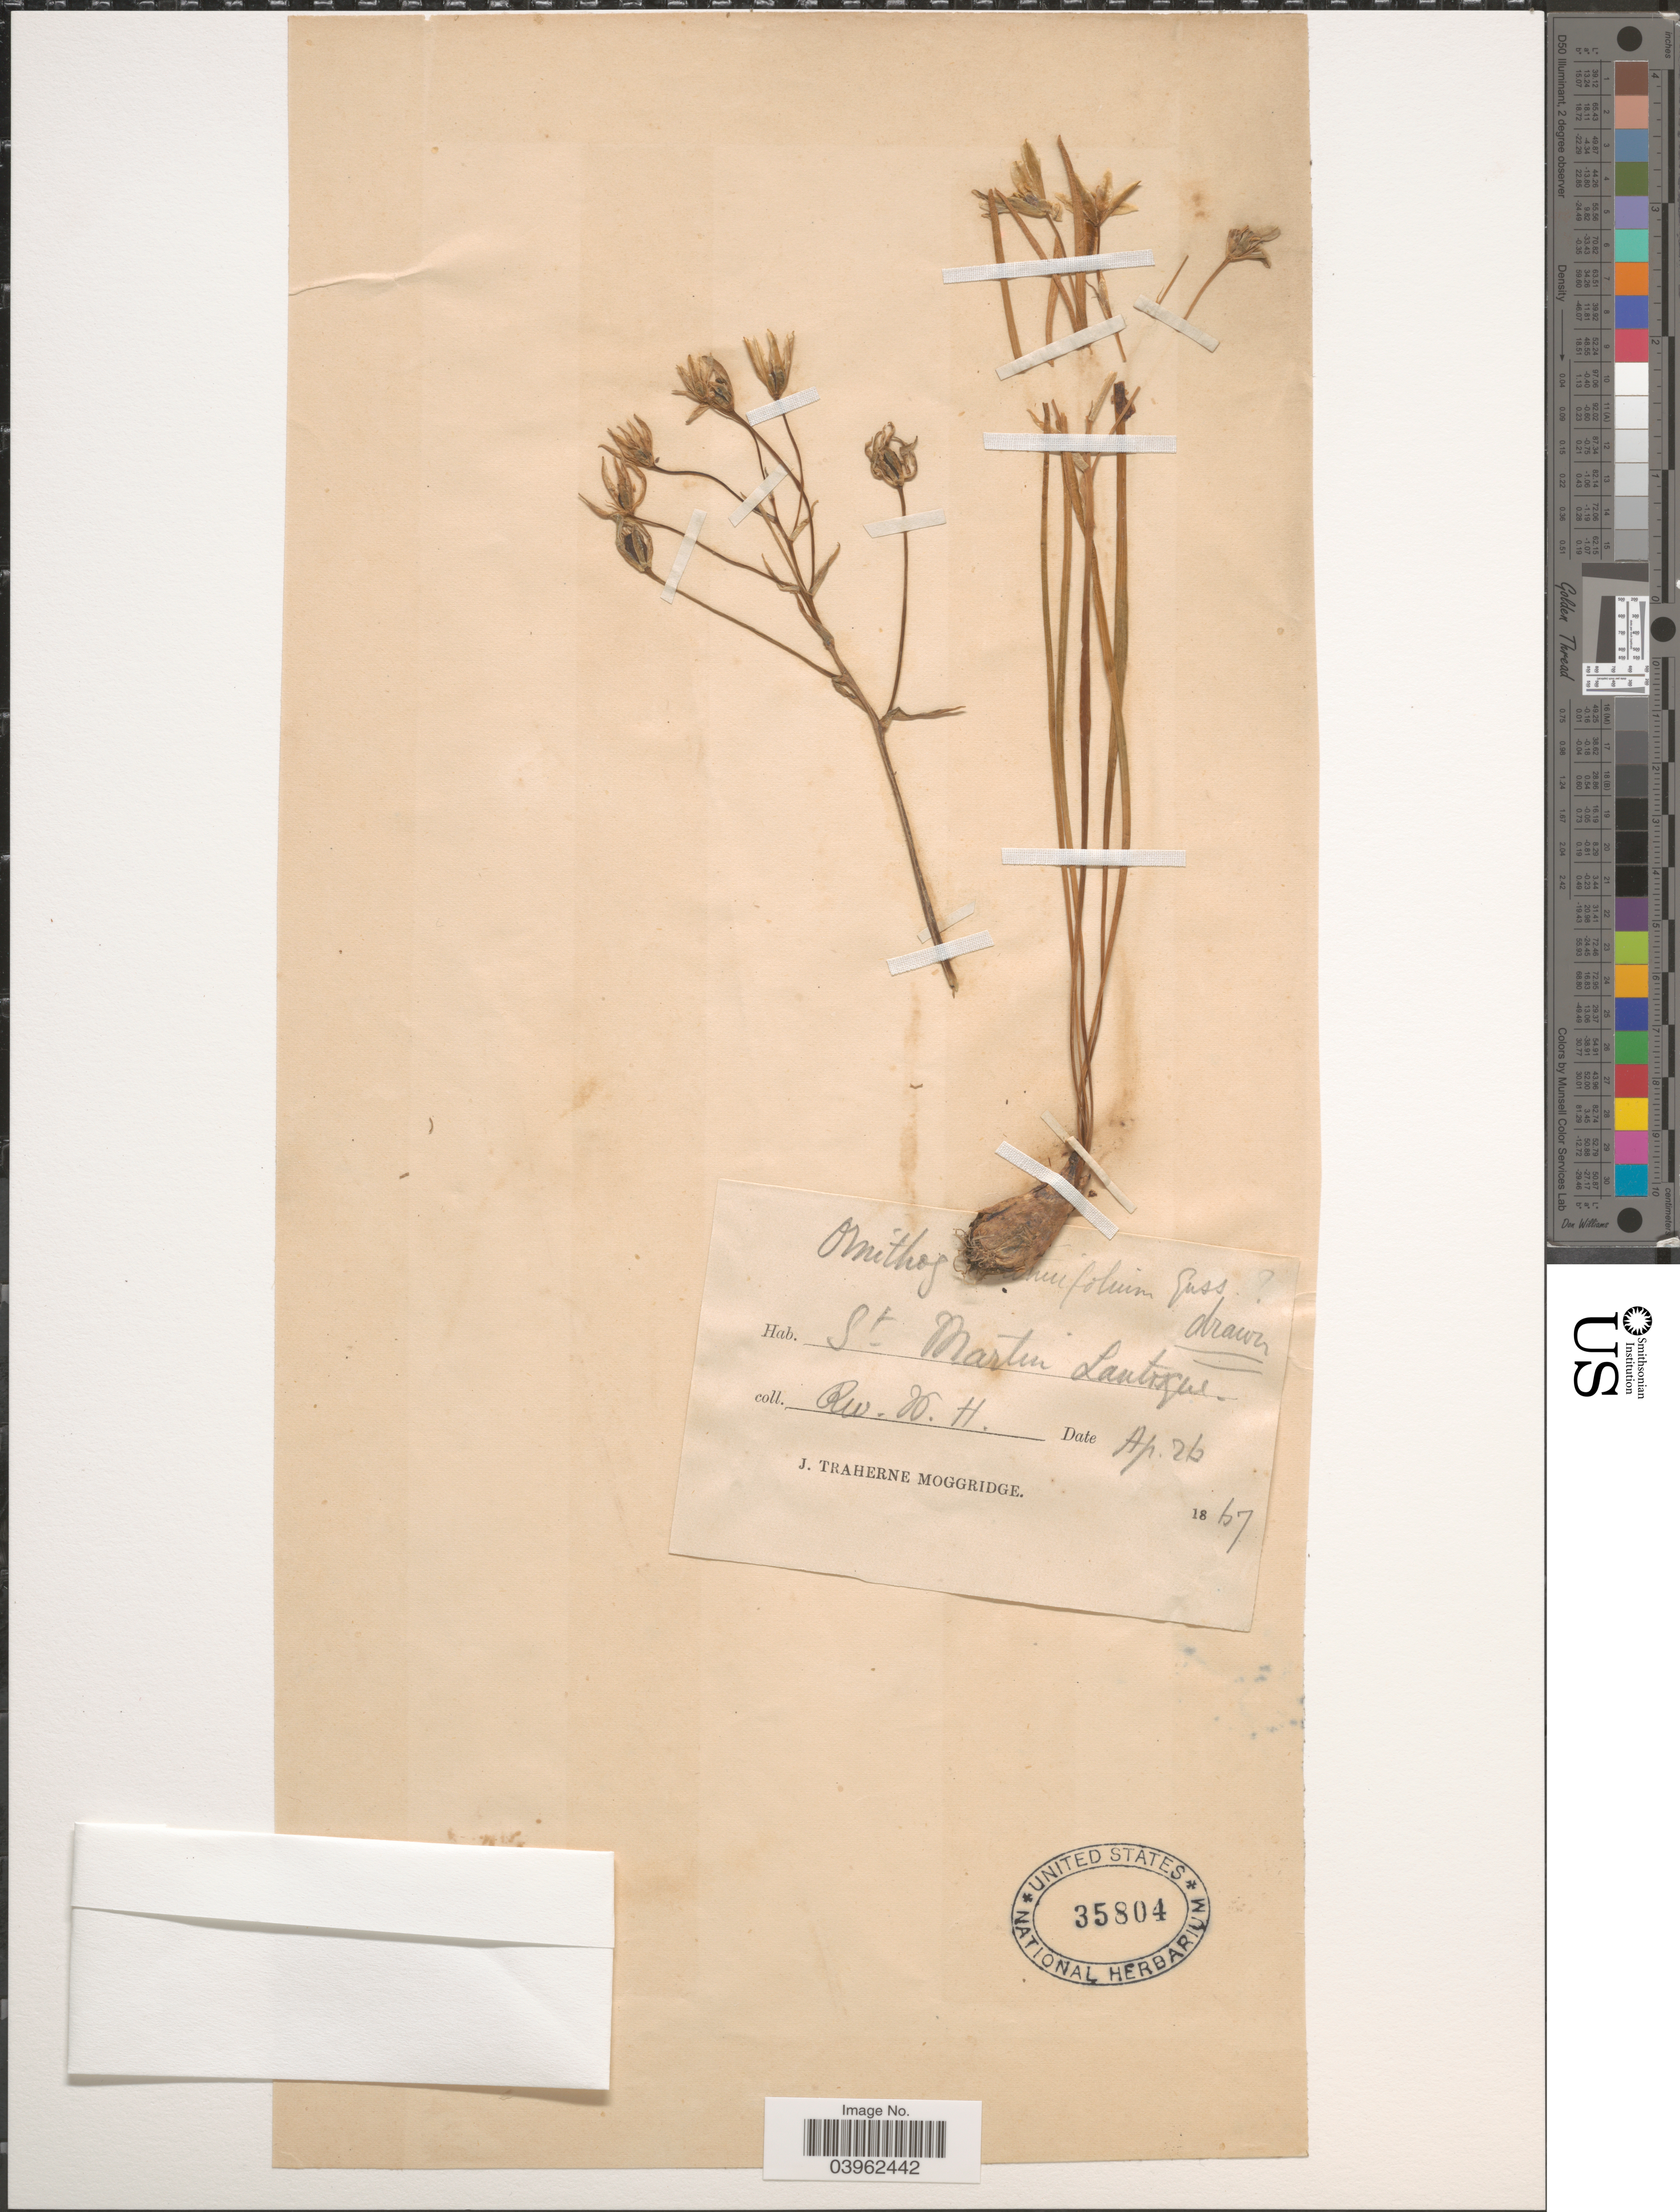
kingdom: Plantae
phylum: Tracheophyta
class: Liliopsida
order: Asparagales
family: Asparagaceae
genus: Ornithogalum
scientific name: Ornithogalum tenuifolium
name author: F. Delaroche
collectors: Rev. W. H.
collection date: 1867-04-26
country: France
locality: St Martin Lantosque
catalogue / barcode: US 35804